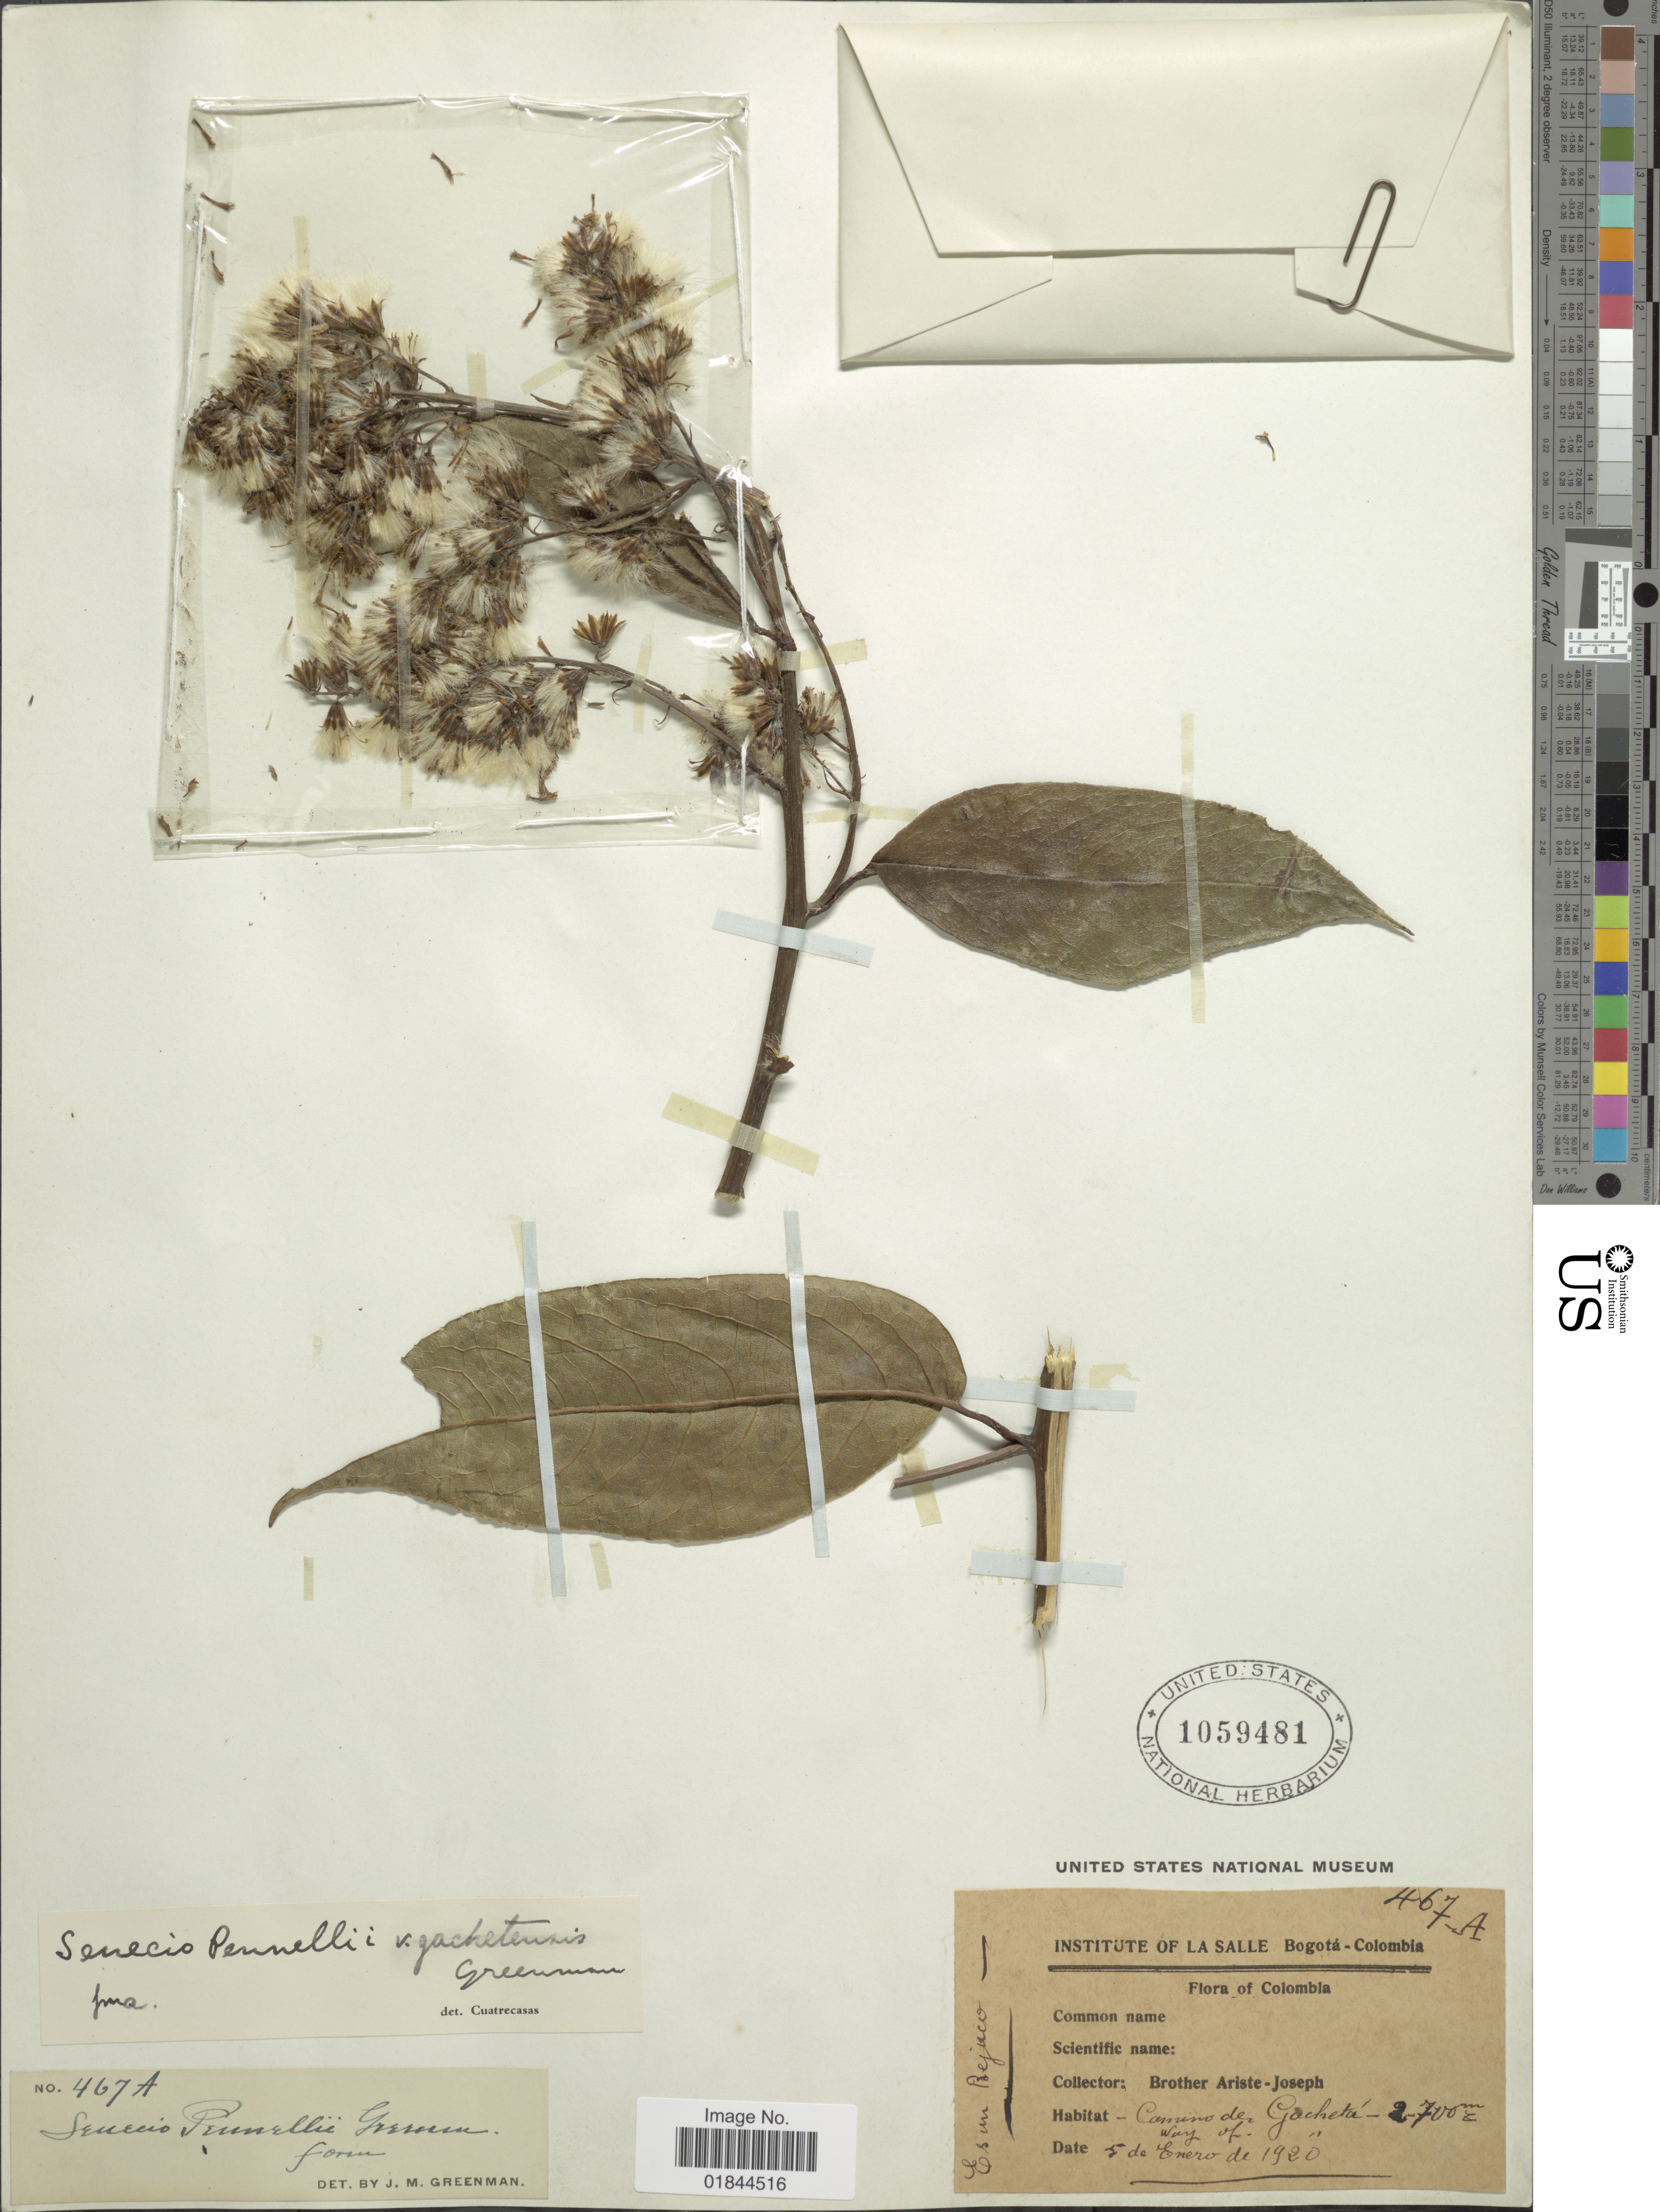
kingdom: Plantae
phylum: Tracheophyta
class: Magnoliopsida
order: Asterales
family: Asteraceae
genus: Pentacalia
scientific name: Pentacalia kleinioides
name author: (Kunth) Cuatrec.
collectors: Bro. Ariste-Joseph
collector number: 467a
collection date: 1920-01-05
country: Colombia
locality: Camino de Gacheta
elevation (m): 200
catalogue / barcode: US 1059481